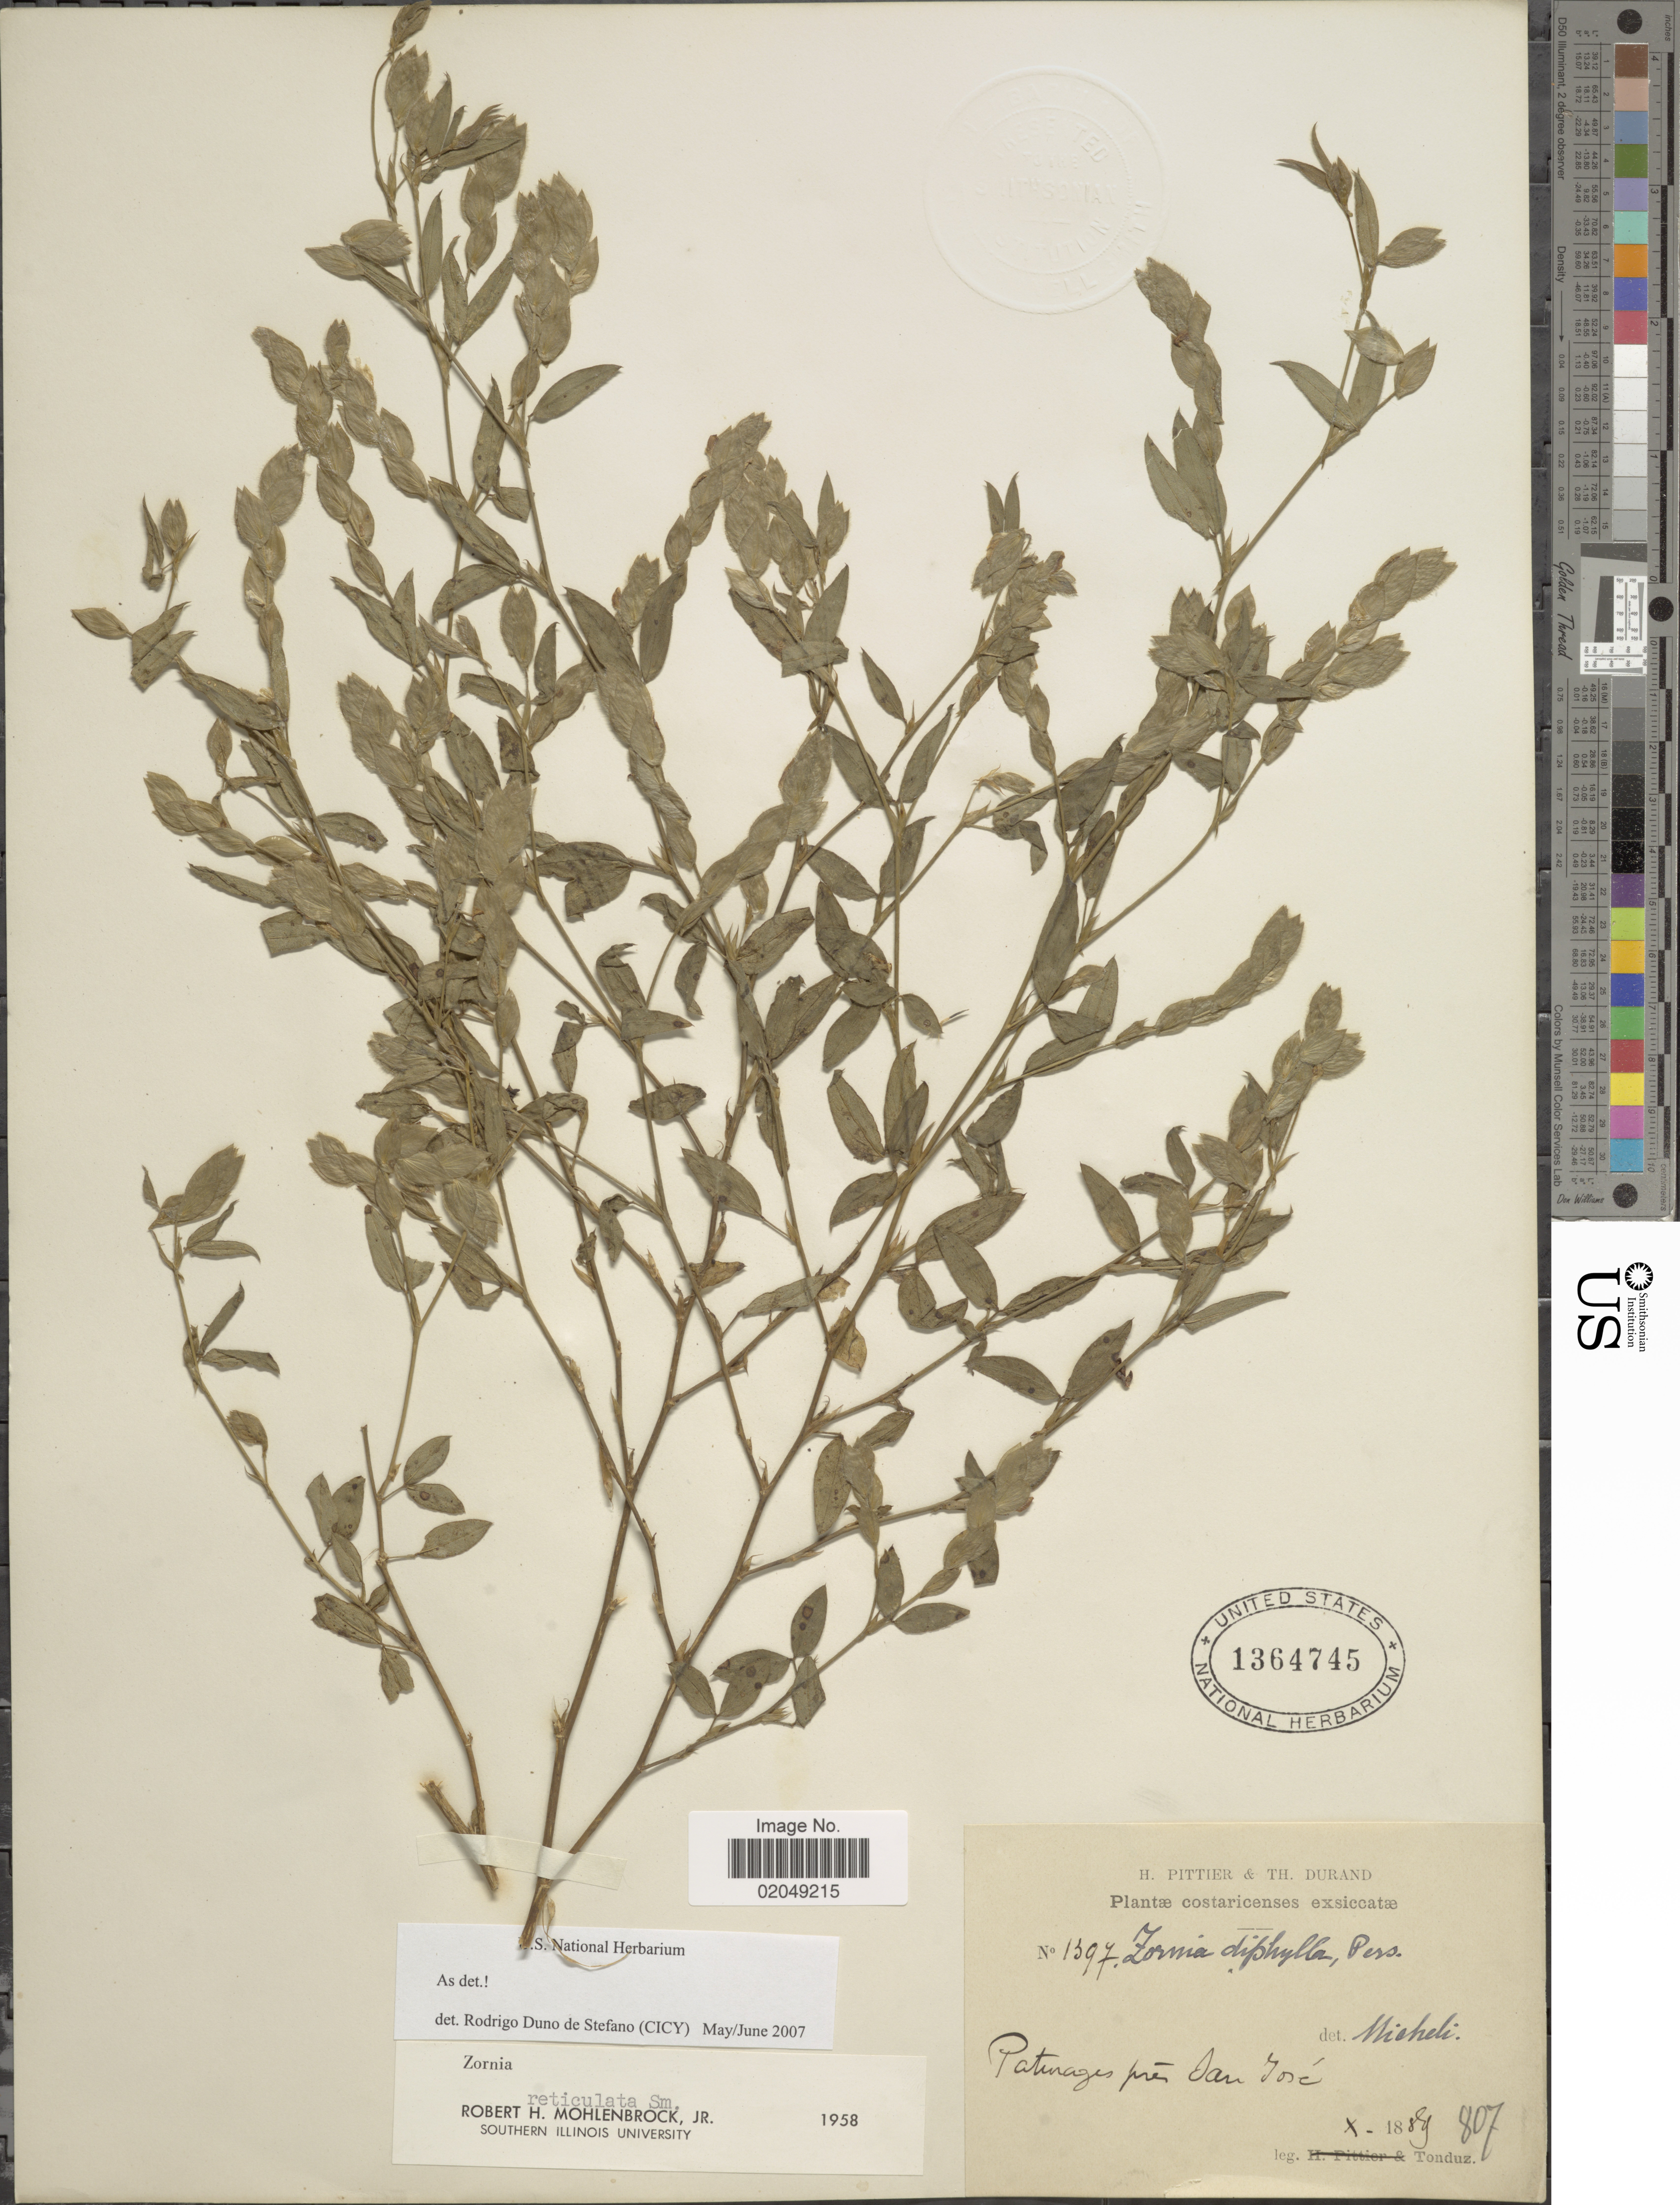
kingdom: Plantae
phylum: Tracheophyta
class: Magnoliopsida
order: Fabales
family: Fabaceae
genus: Zornia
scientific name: Zornia reticulata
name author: Sm.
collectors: H. F. Pittier & T. Durand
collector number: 1397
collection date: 1889-10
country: Costa Rica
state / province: San José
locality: Paturages pres San Jose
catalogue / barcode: US 1364745